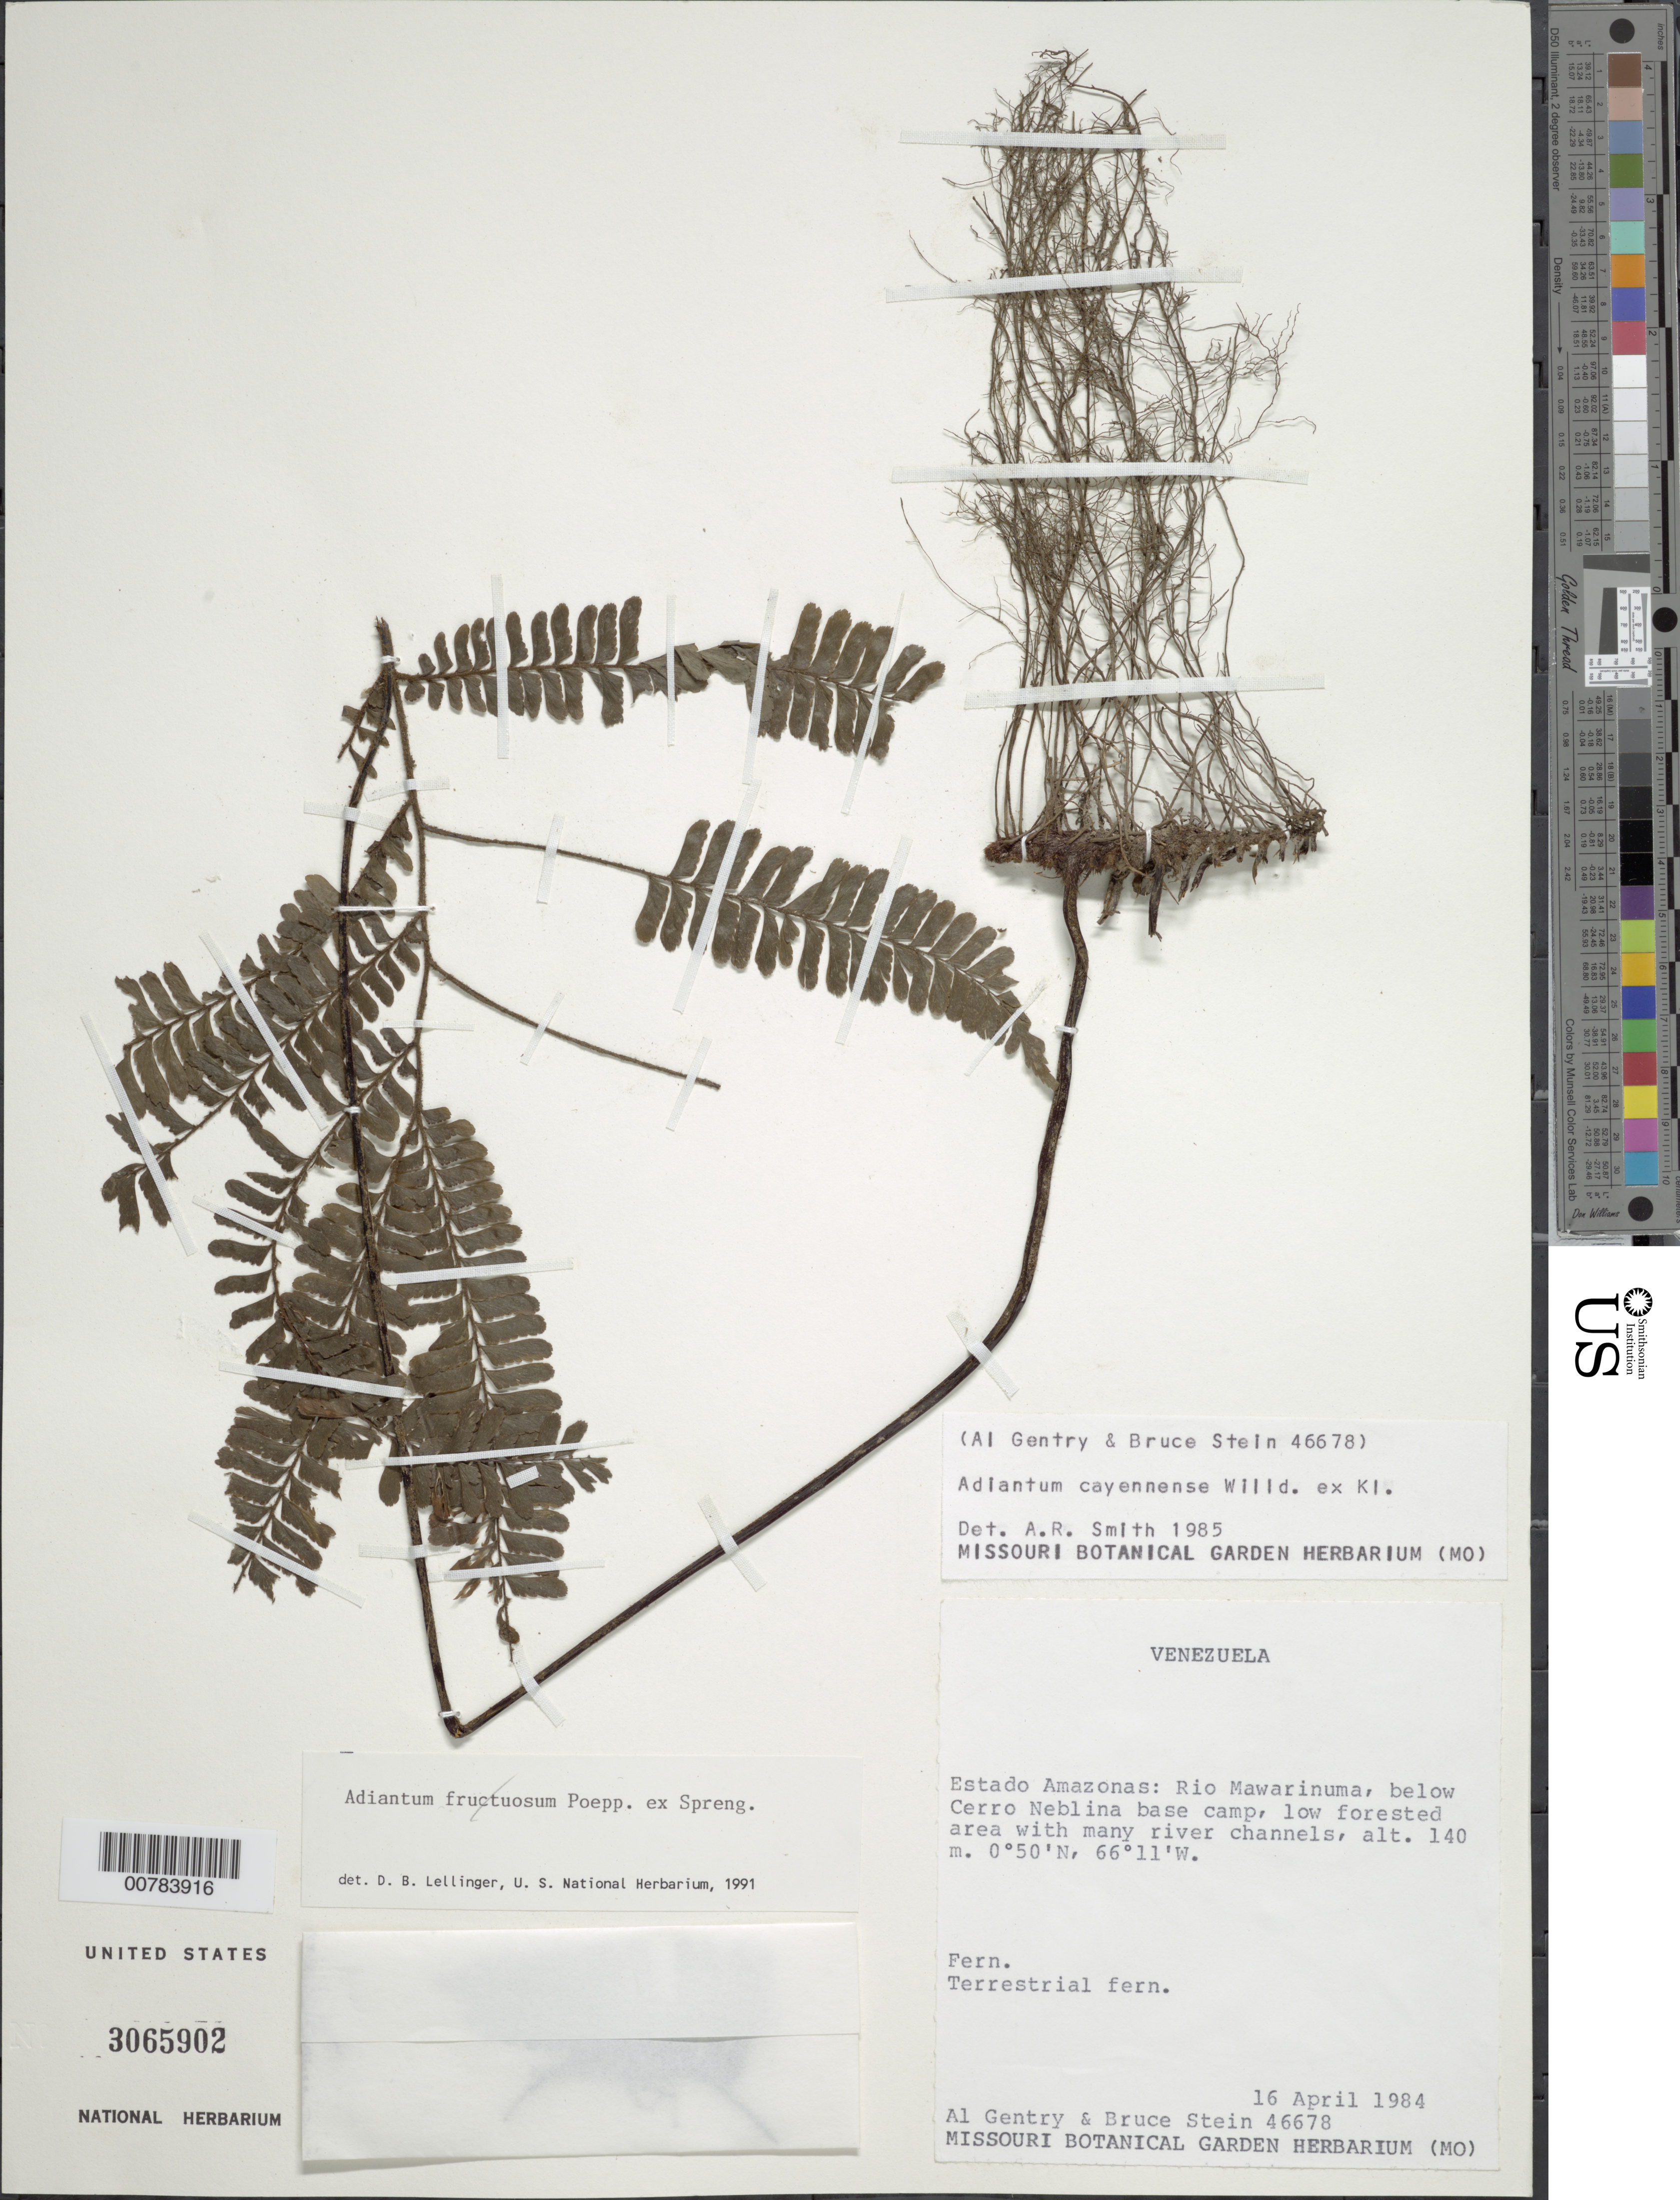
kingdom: Plantae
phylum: Tracheophyta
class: Polypodiopsida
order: Polypodiales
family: Pteridaceae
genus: Adiantum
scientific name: Adiantum cajennense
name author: Willd. ex Klotzsch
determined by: Smith, Alan R., (UC)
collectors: A. H. Gentry & B. Stein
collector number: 46678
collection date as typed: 16-Apr-84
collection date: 1984-04-16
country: Venezuela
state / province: Amazonas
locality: Río Mawarinuma, below Cerro de La Neblina base camp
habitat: Low forested area with many river channels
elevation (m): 140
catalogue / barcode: US 306592